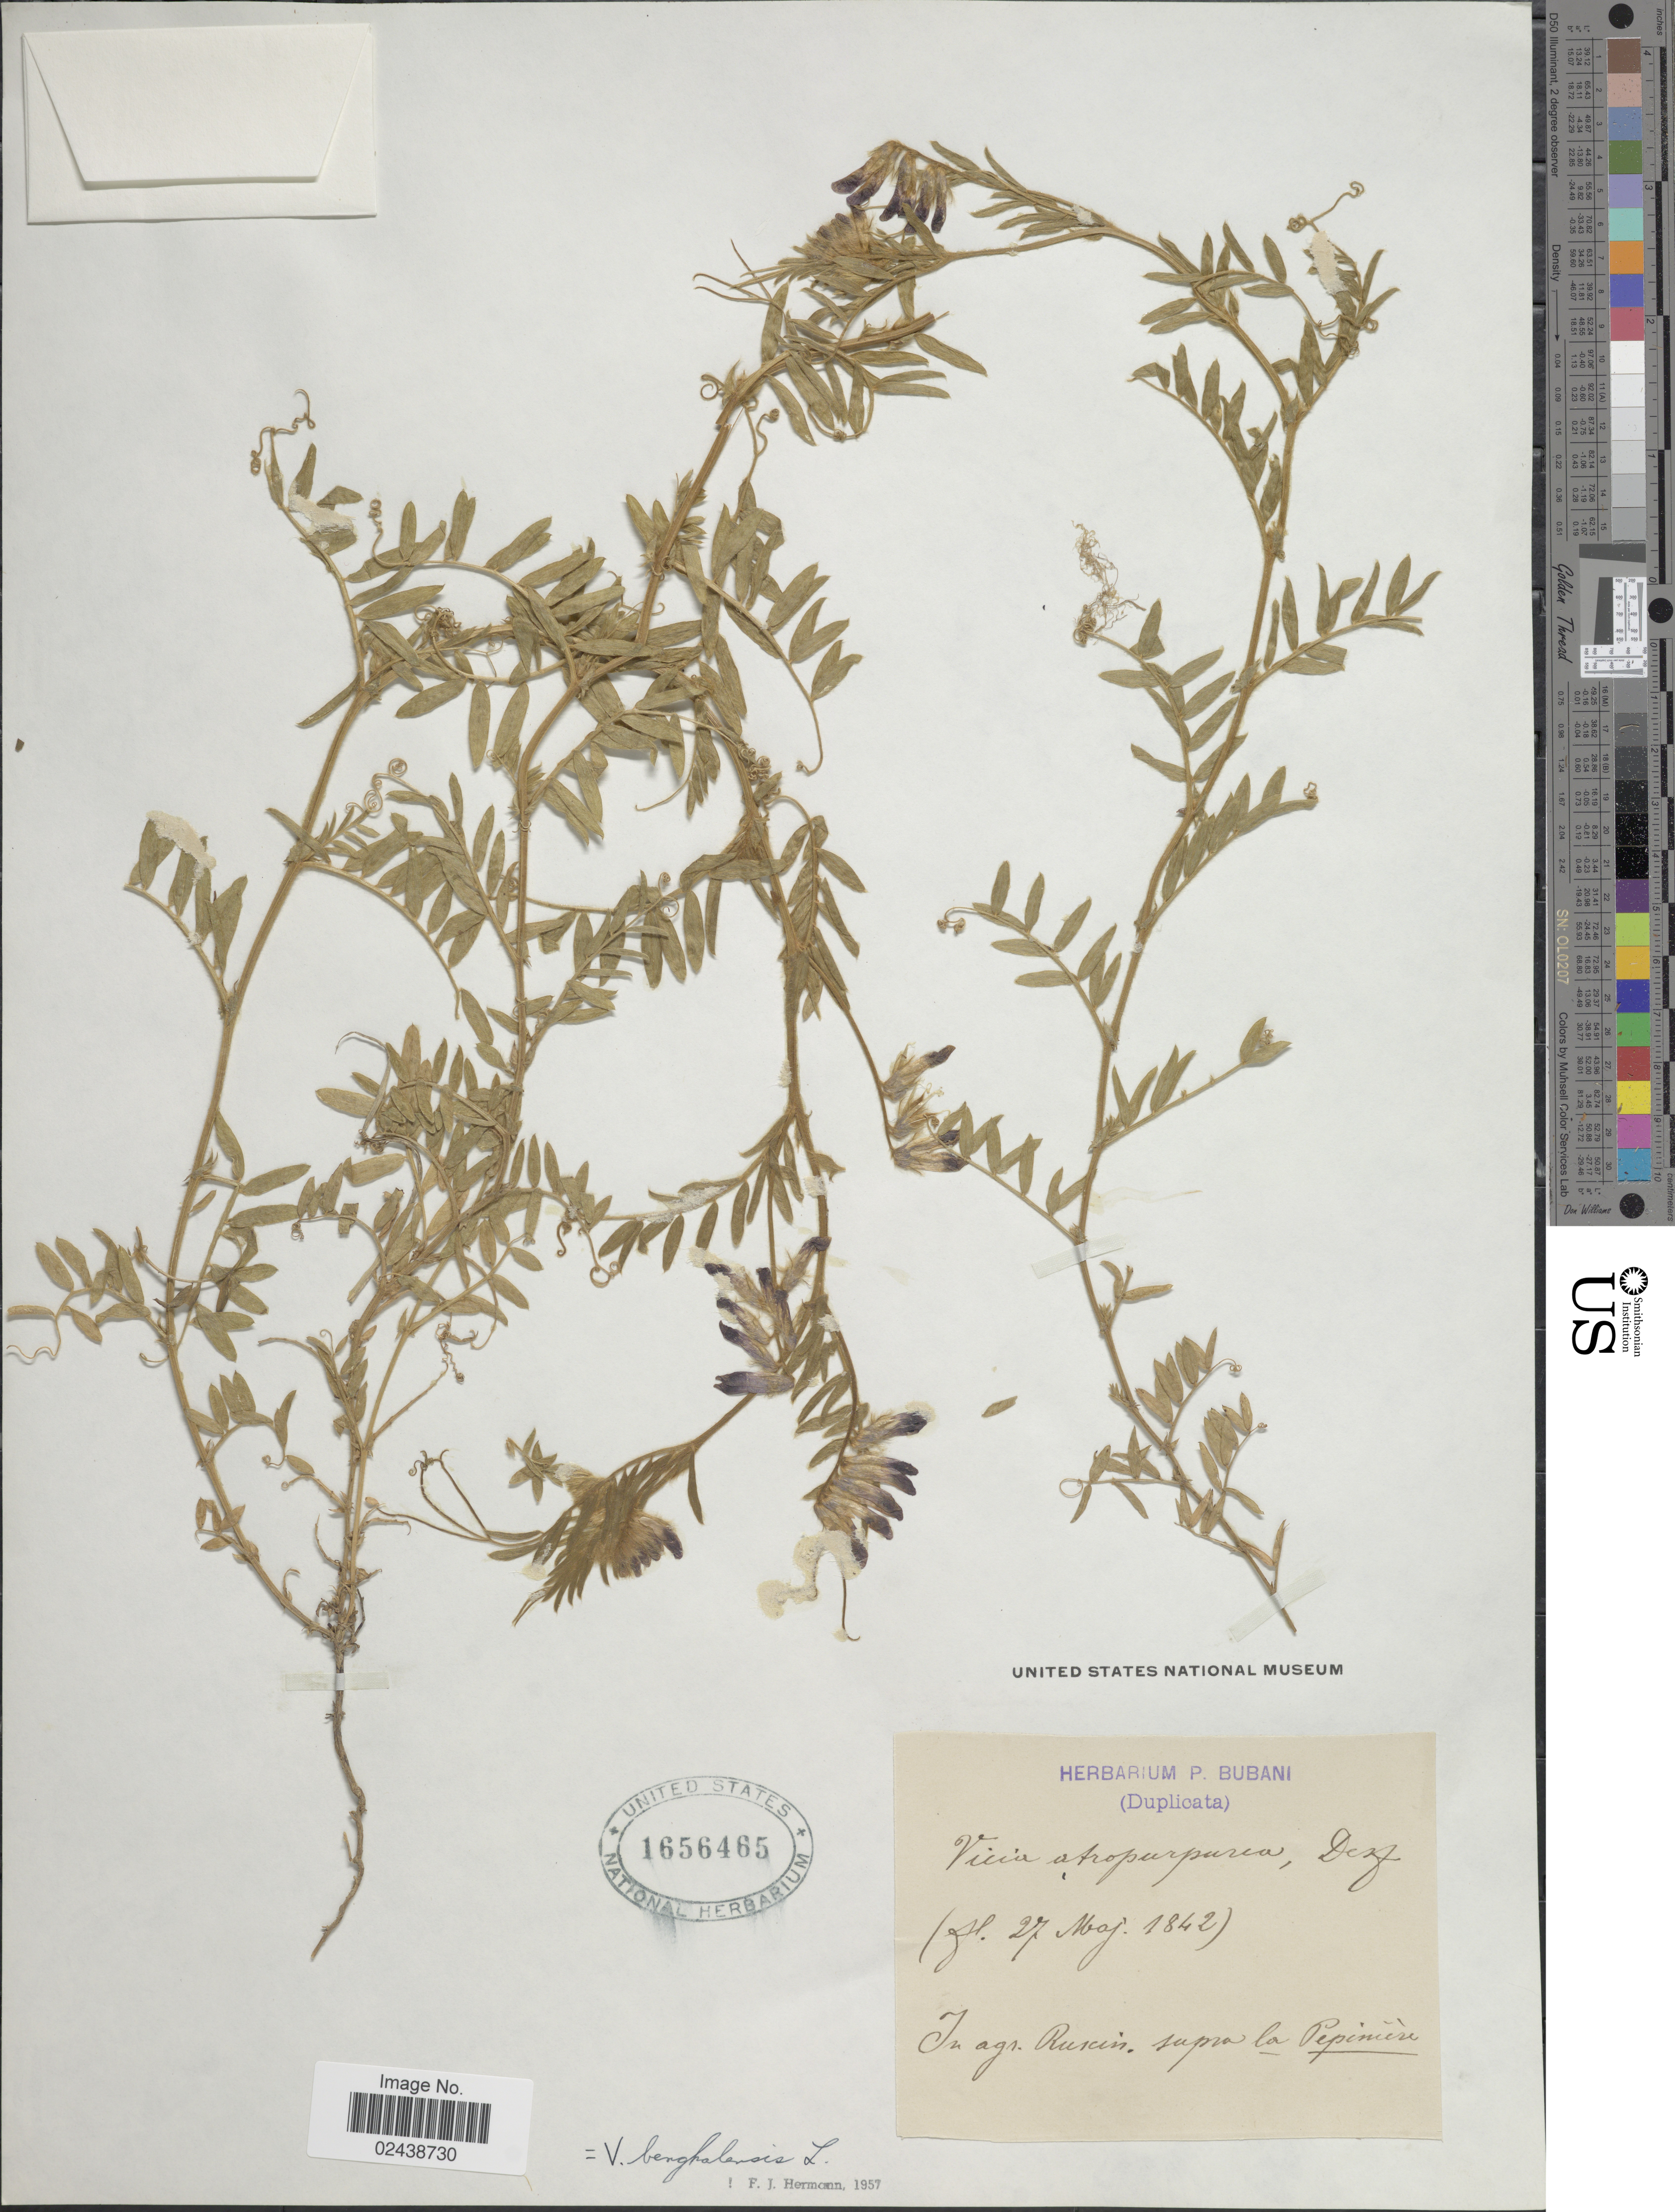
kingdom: Plantae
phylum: Tracheophyta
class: Magnoliopsida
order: Fabales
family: Fabaceae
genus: Vicia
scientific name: Vicia benghalensis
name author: L.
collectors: ex herb. P. Bubani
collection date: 1842-05-27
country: France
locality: In agr. Ruscin. supra la Pepiniere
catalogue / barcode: US 1656465